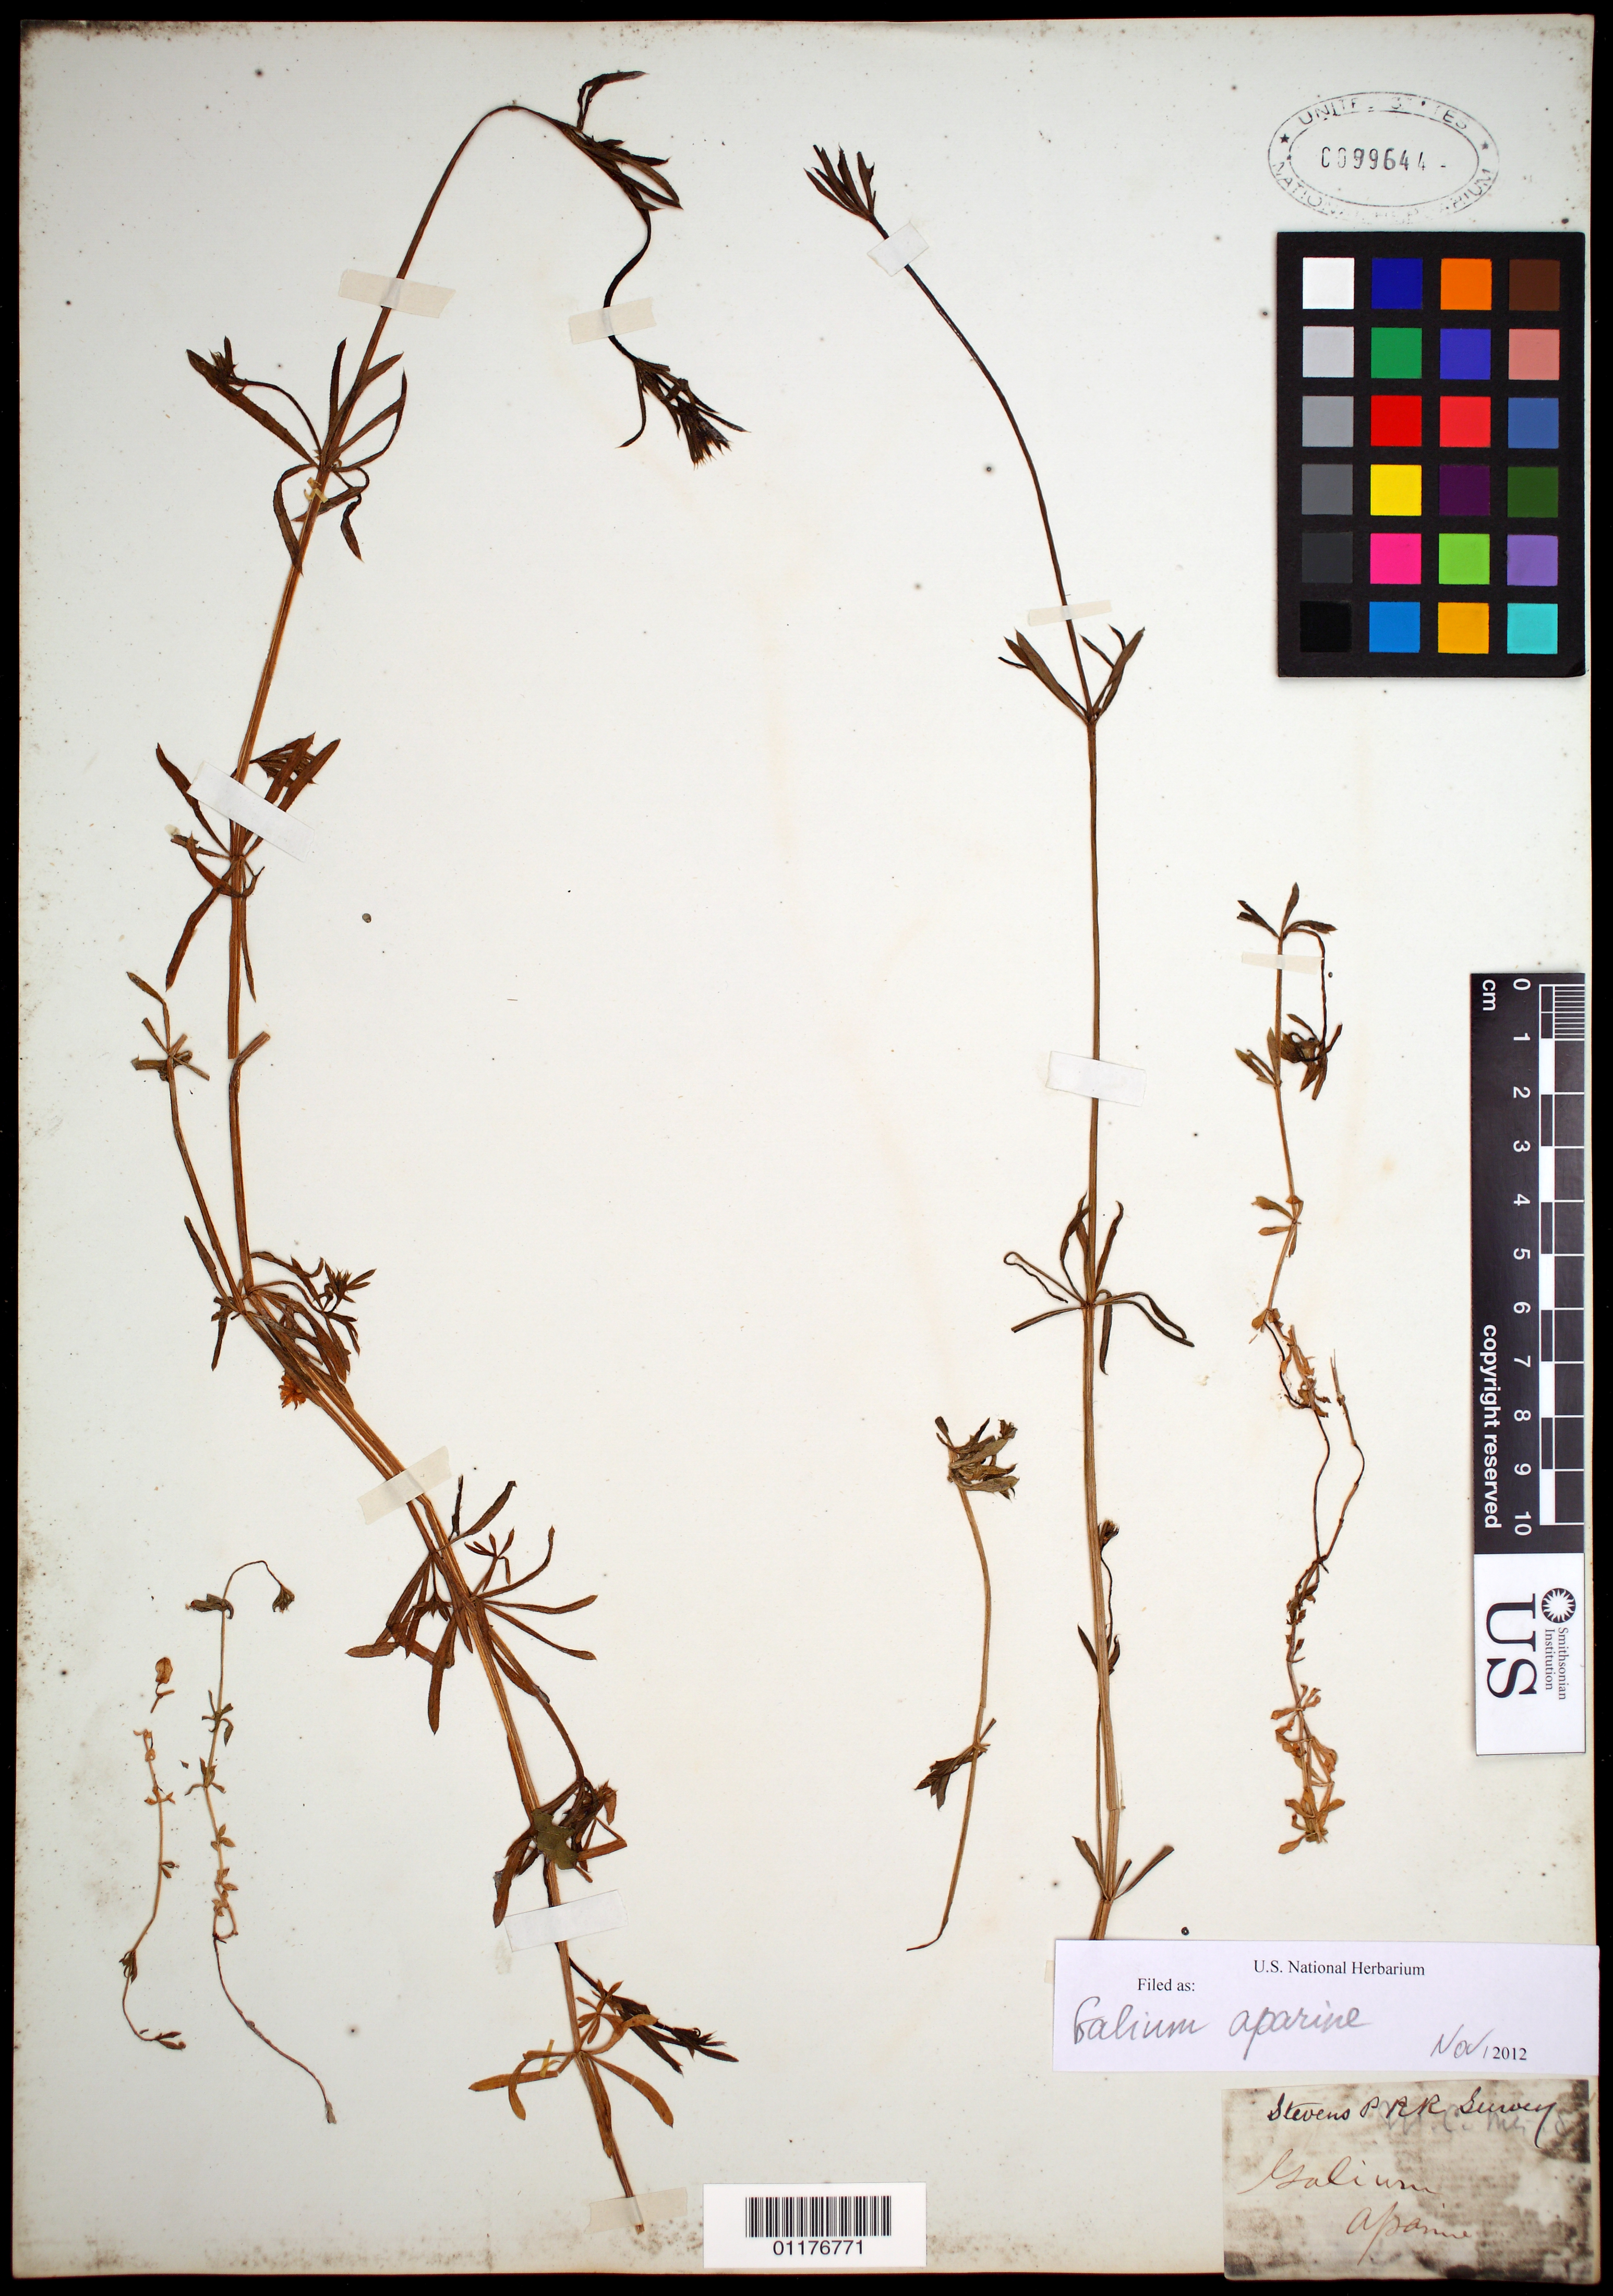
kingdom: Plantae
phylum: Tracheophyta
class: Magnoliopsida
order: Gentianales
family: Rubiaceae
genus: Galium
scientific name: Galium aparine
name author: L.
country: United States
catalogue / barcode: US 99644